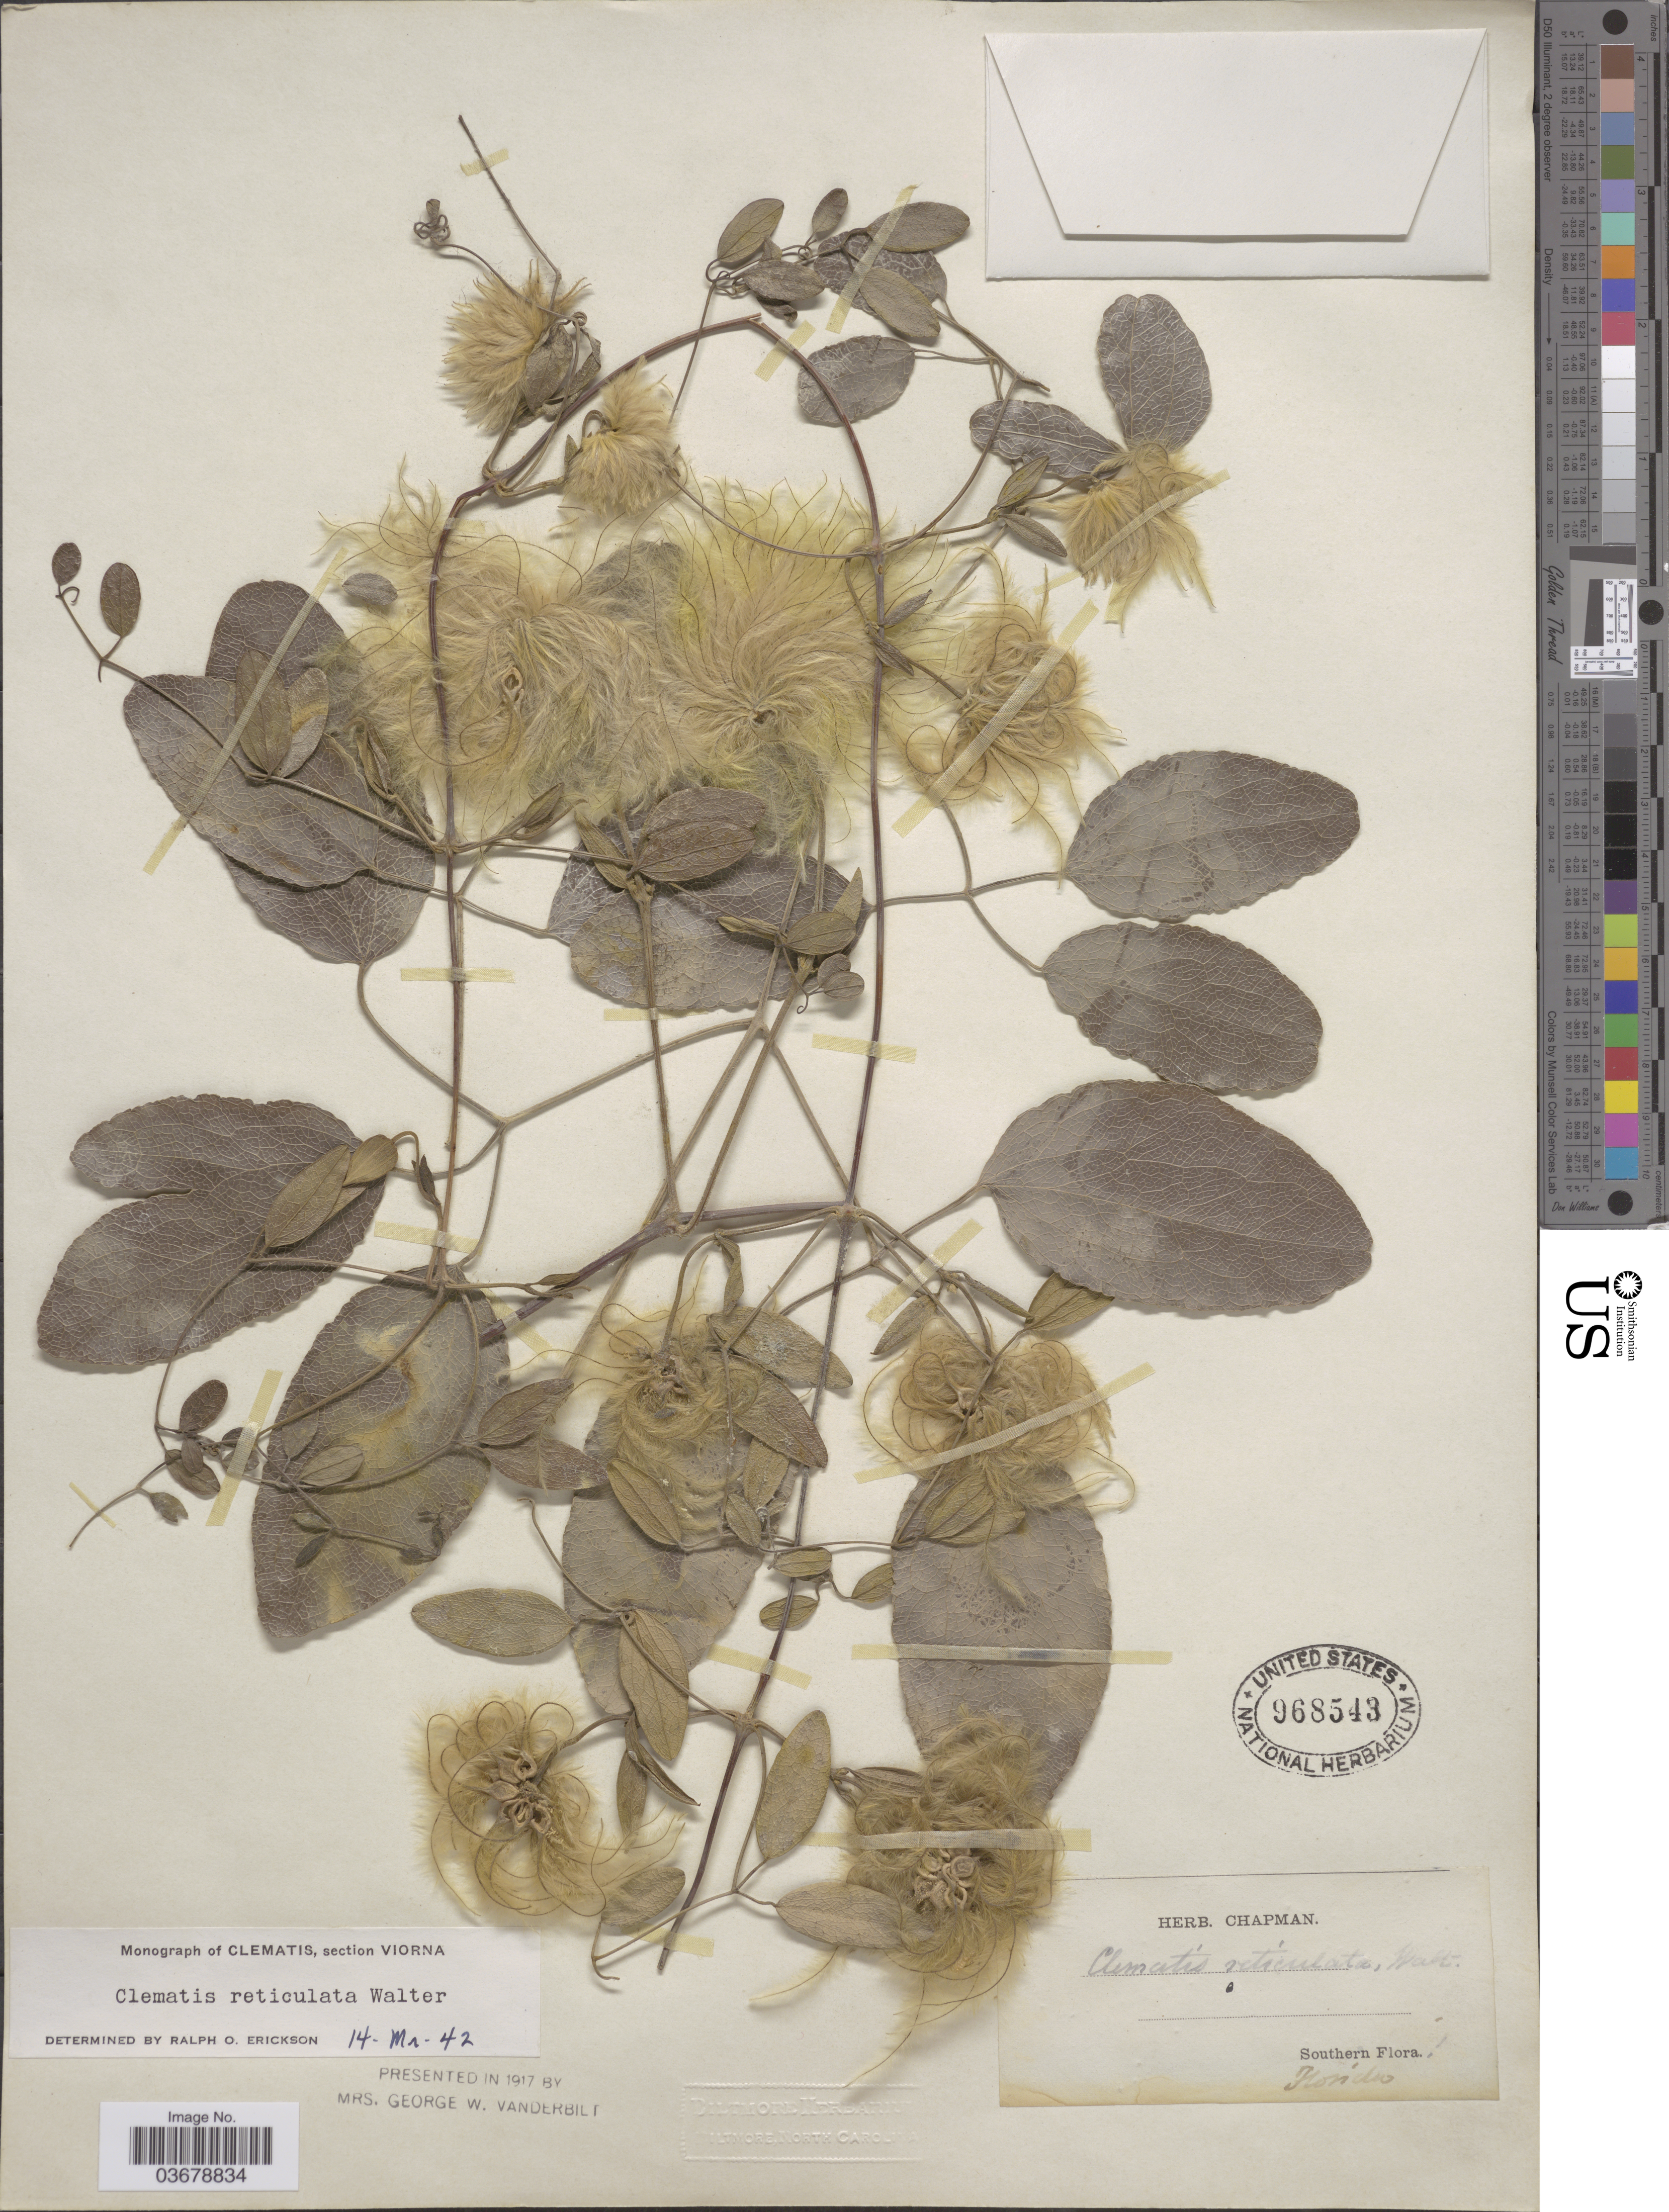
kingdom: Plantae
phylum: Tracheophyta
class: Magnoliopsida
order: Ranunculales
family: Ranunculaceae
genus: Clematis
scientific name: Clematis viorna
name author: L.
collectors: ex herb. Chapman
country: United States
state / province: Florida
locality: Southern.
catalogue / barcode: US 968543